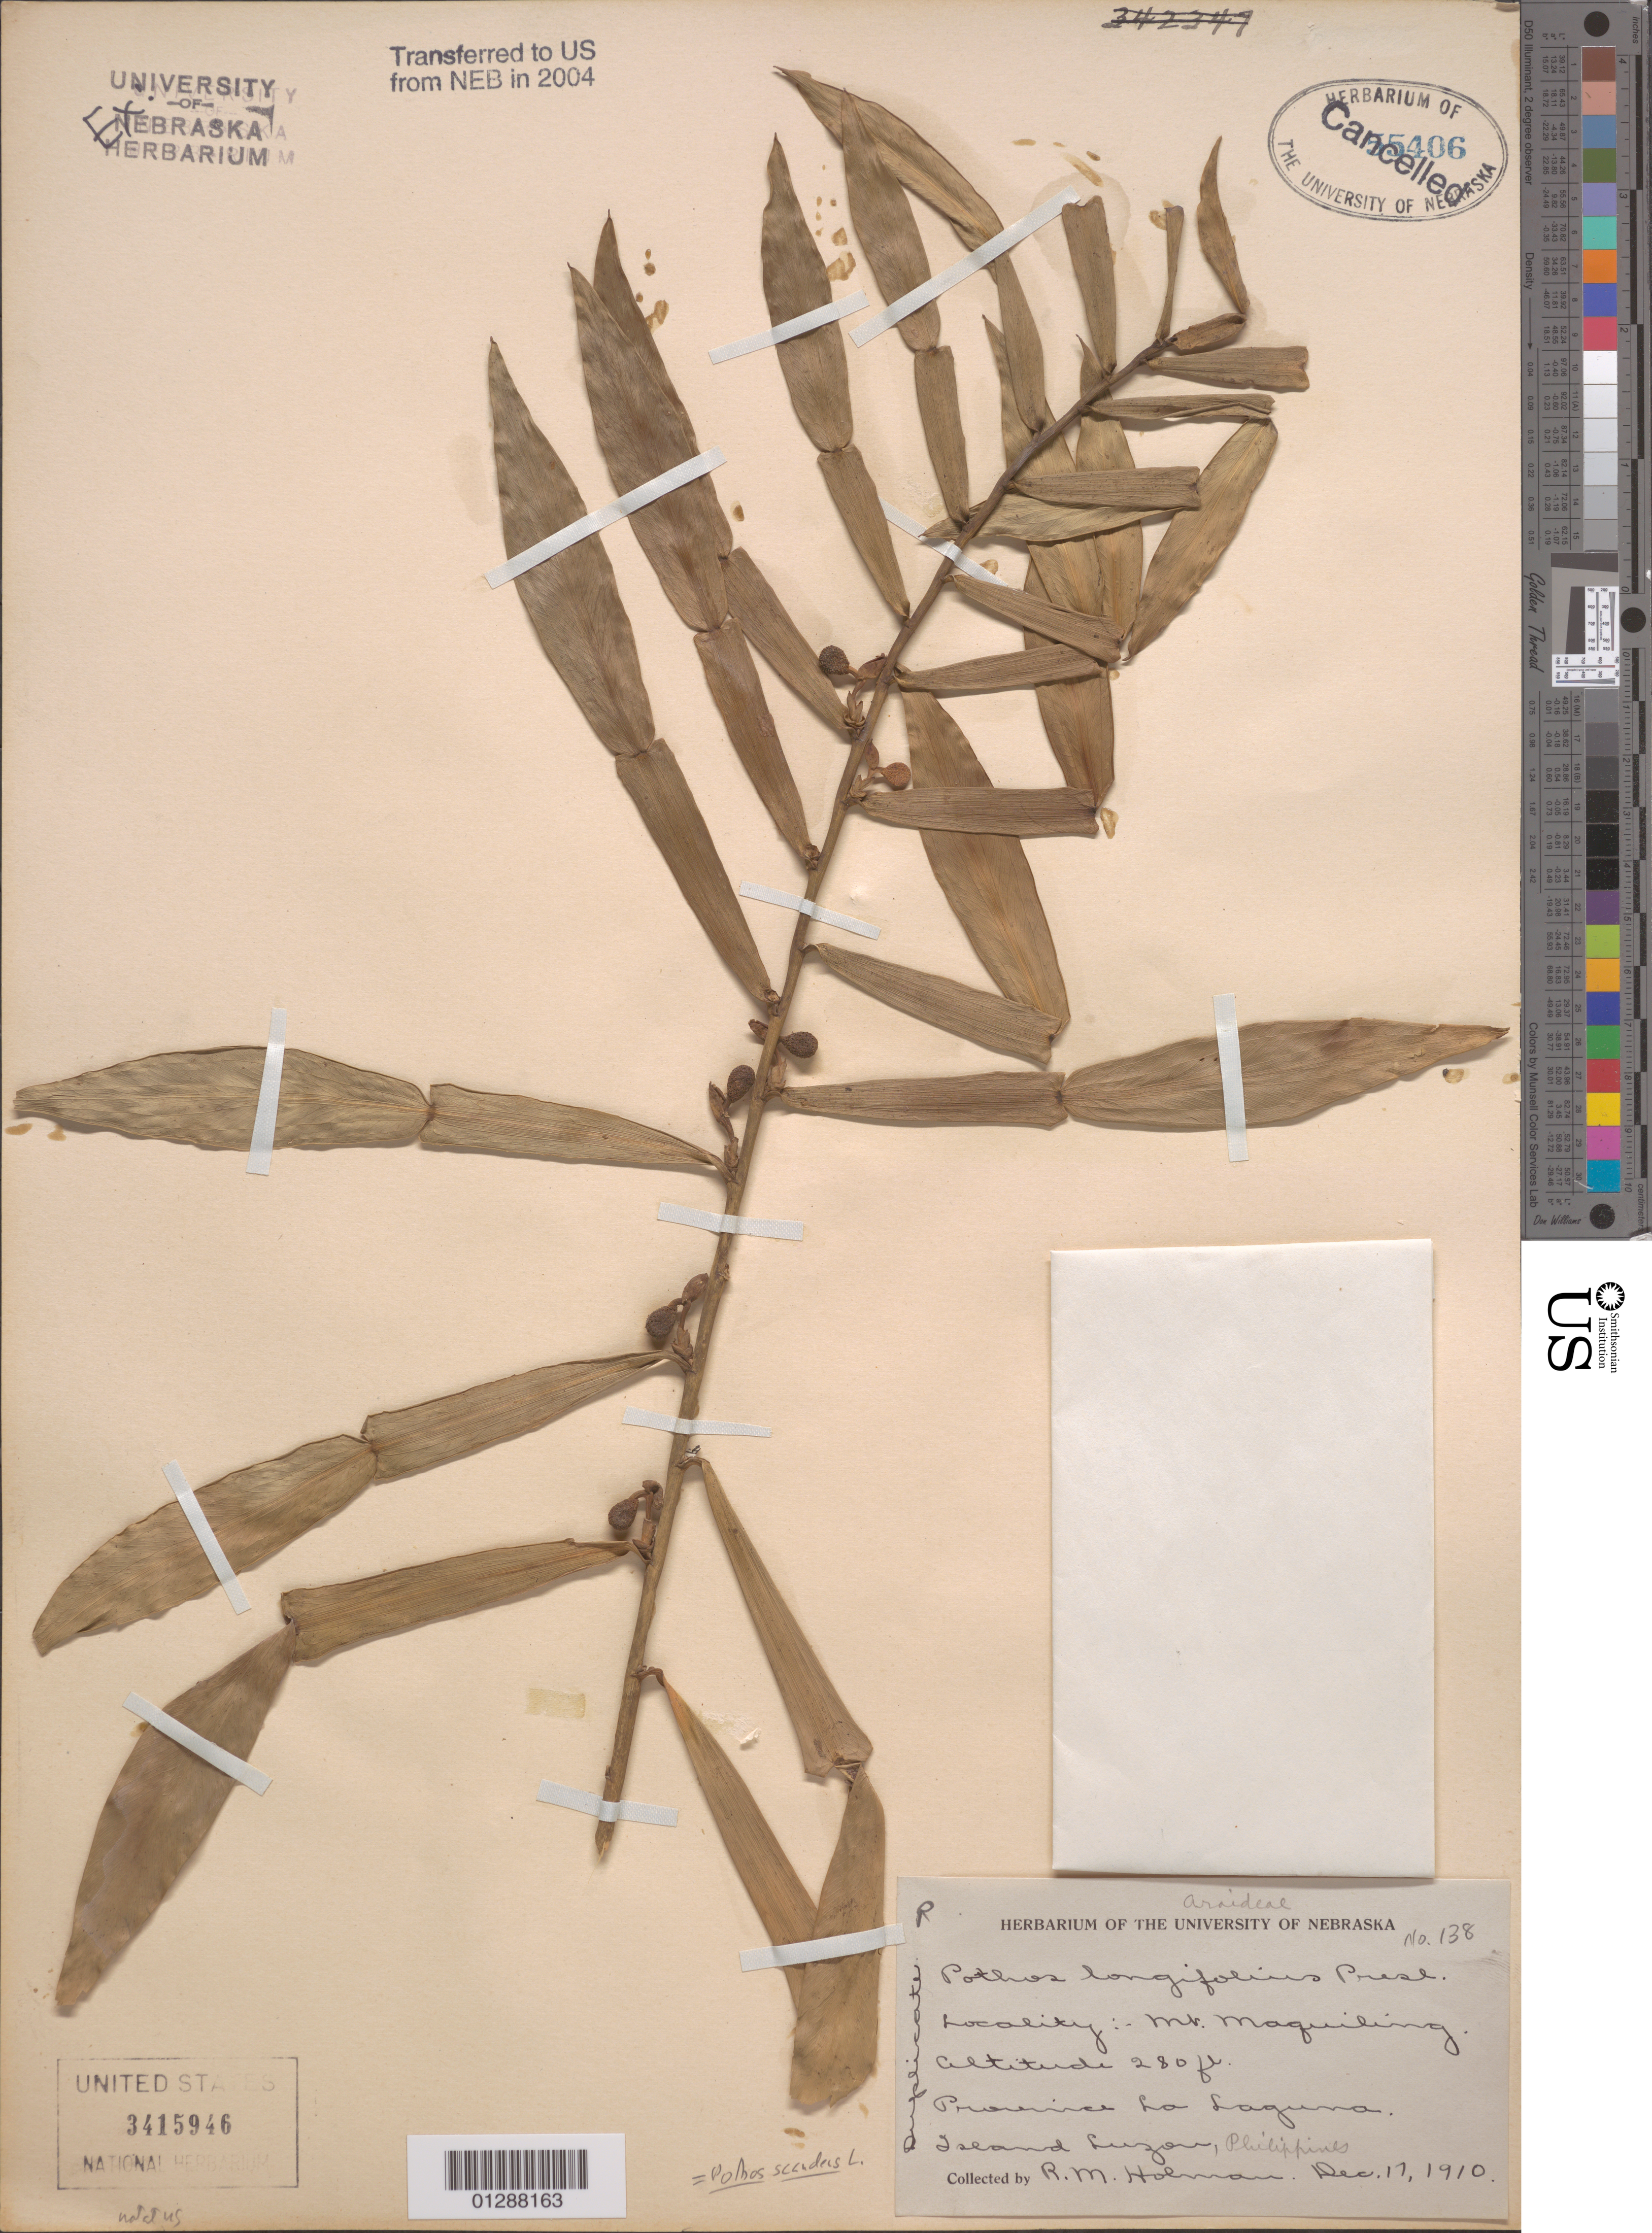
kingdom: Plantae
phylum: Tracheophyta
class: Liliopsida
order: Alismatales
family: Araceae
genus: Pothos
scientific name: Pothos scandens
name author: L.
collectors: R. Holman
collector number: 138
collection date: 1910-12-17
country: Philippines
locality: Mt. Maquiling. Province La Laguna. Island Luzon.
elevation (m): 85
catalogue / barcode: US 3415946